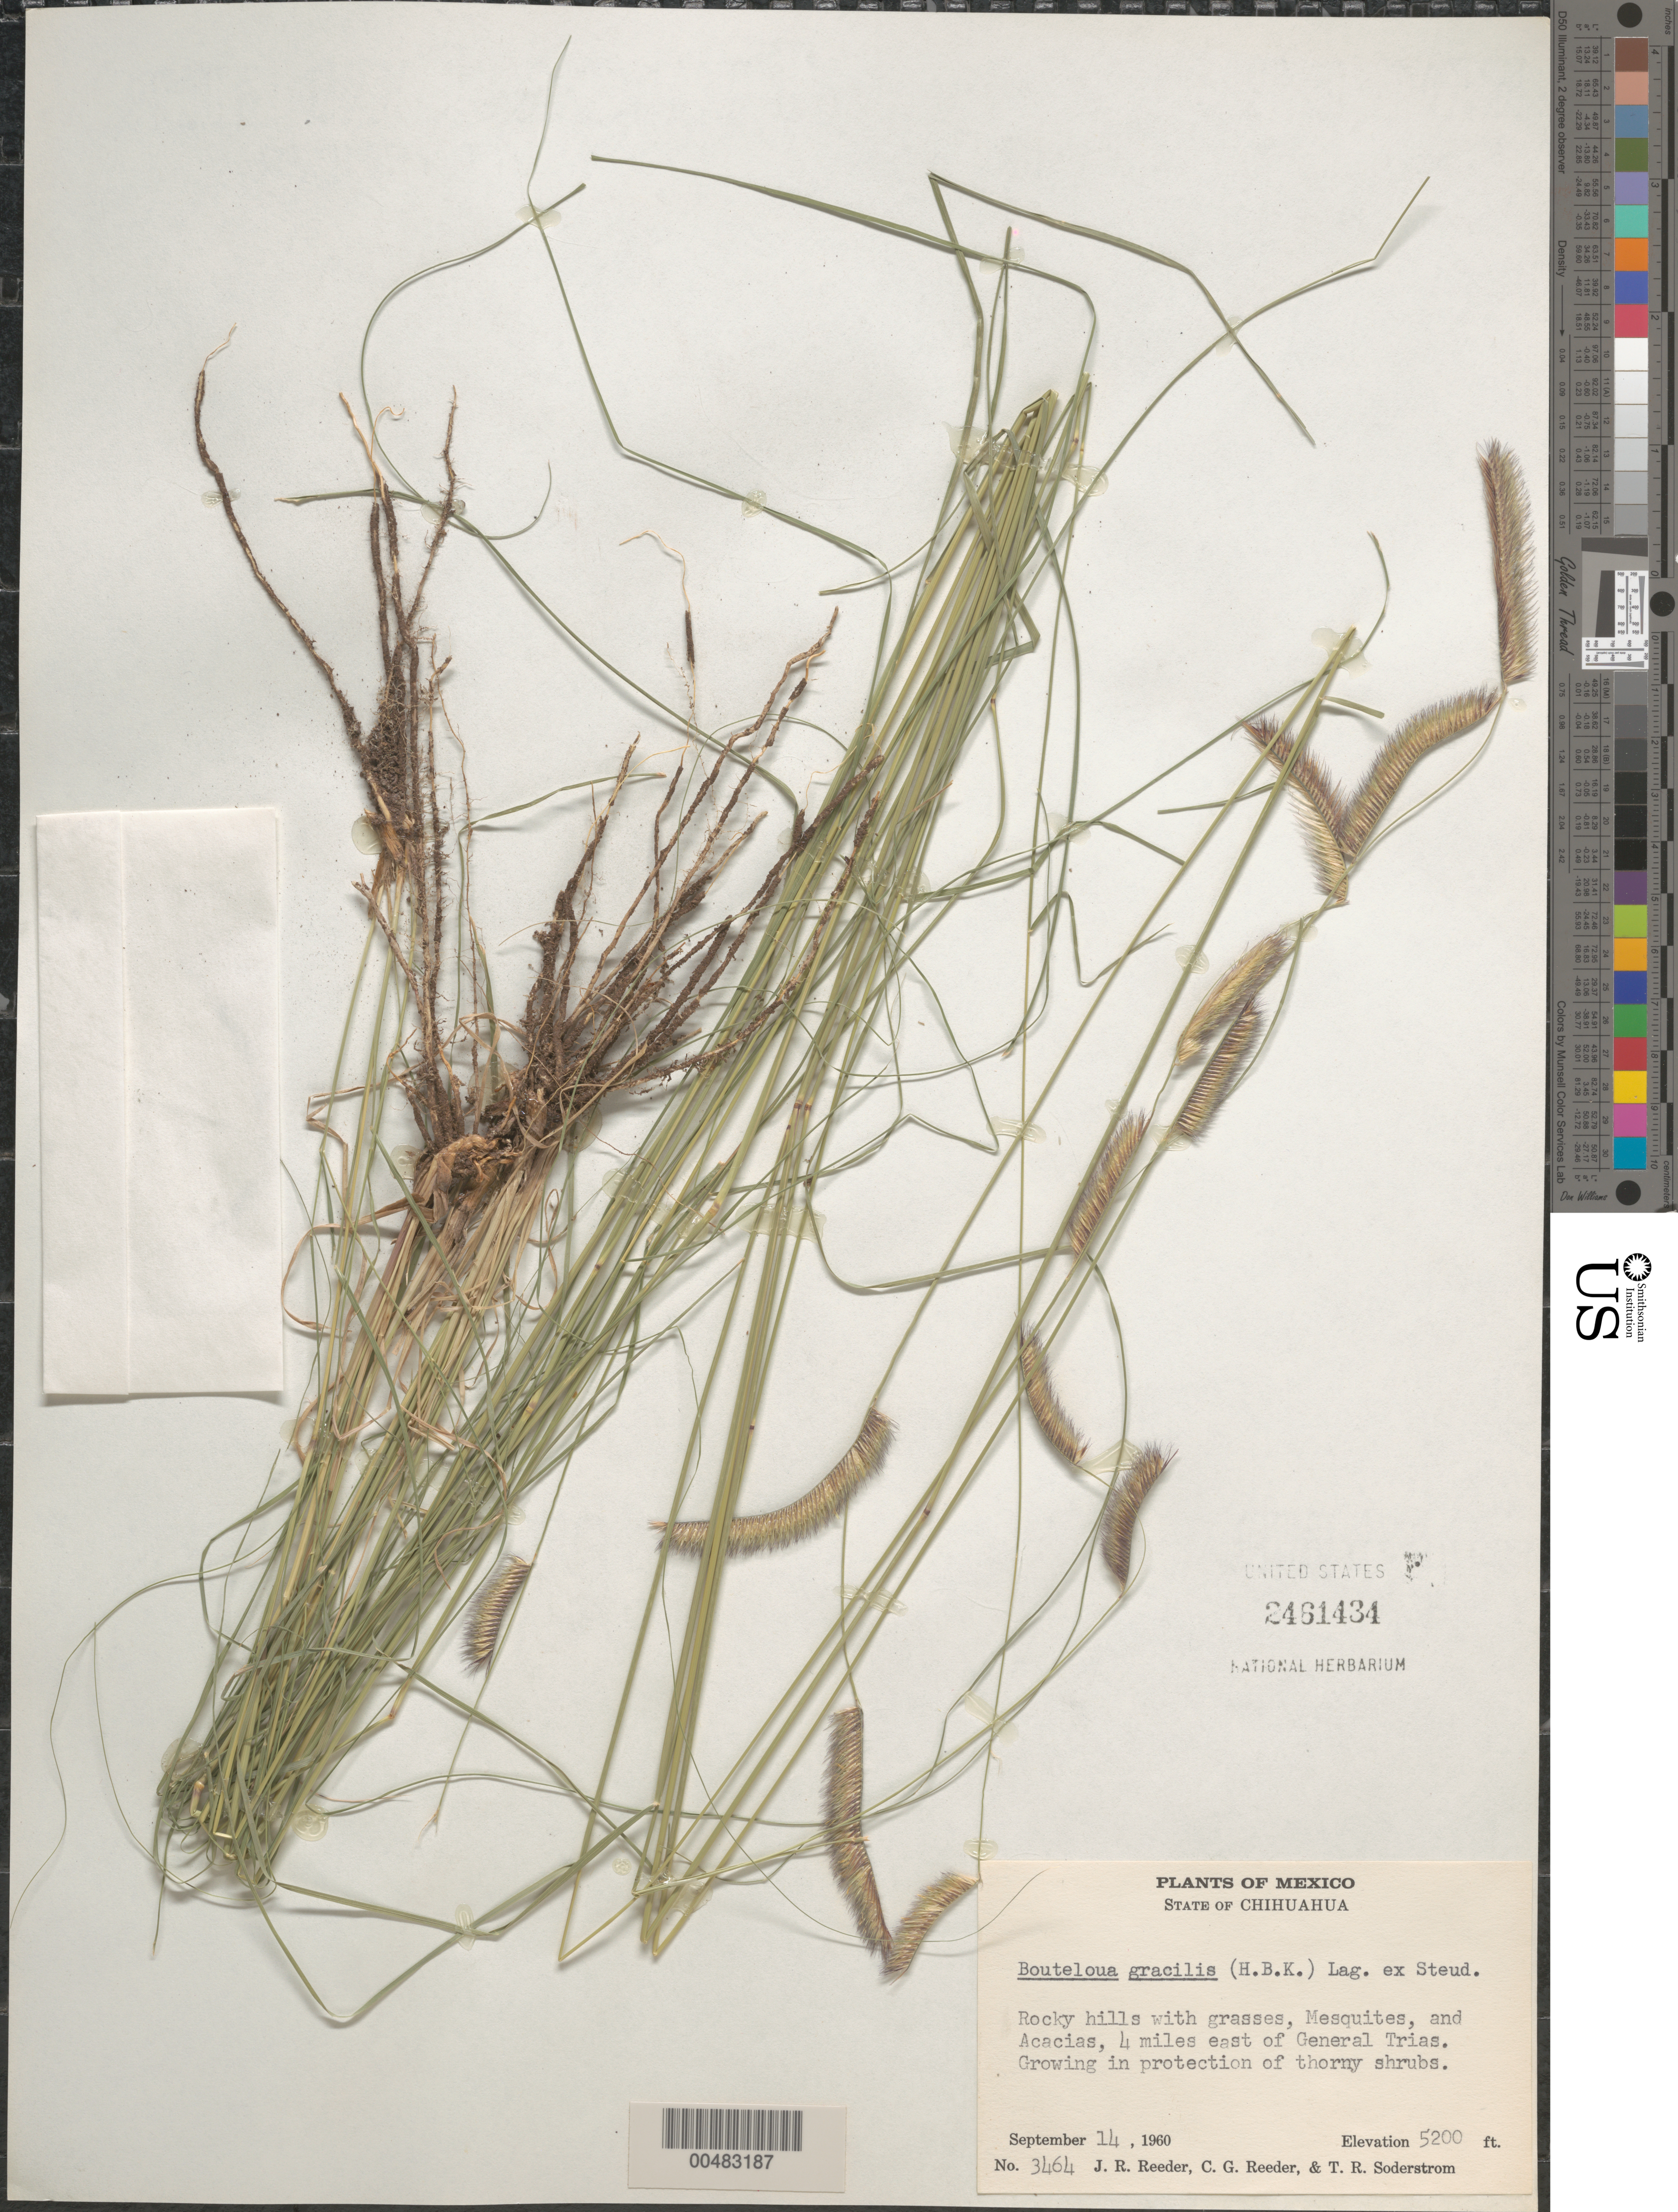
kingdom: Plantae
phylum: Tracheophyta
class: Liliopsida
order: Poales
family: Poaceae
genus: Bouteloua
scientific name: Bouteloua gracilis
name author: (Kunth) Lag. ex Griffiths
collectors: J. R. Reeder, C. G. Reeder & T. R. Soderstrom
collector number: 3464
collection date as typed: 14 Sep 1960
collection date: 1960-09-14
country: Mexico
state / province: Chihuahua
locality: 4 mi E of General Trias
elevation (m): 1585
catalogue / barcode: US 2461434